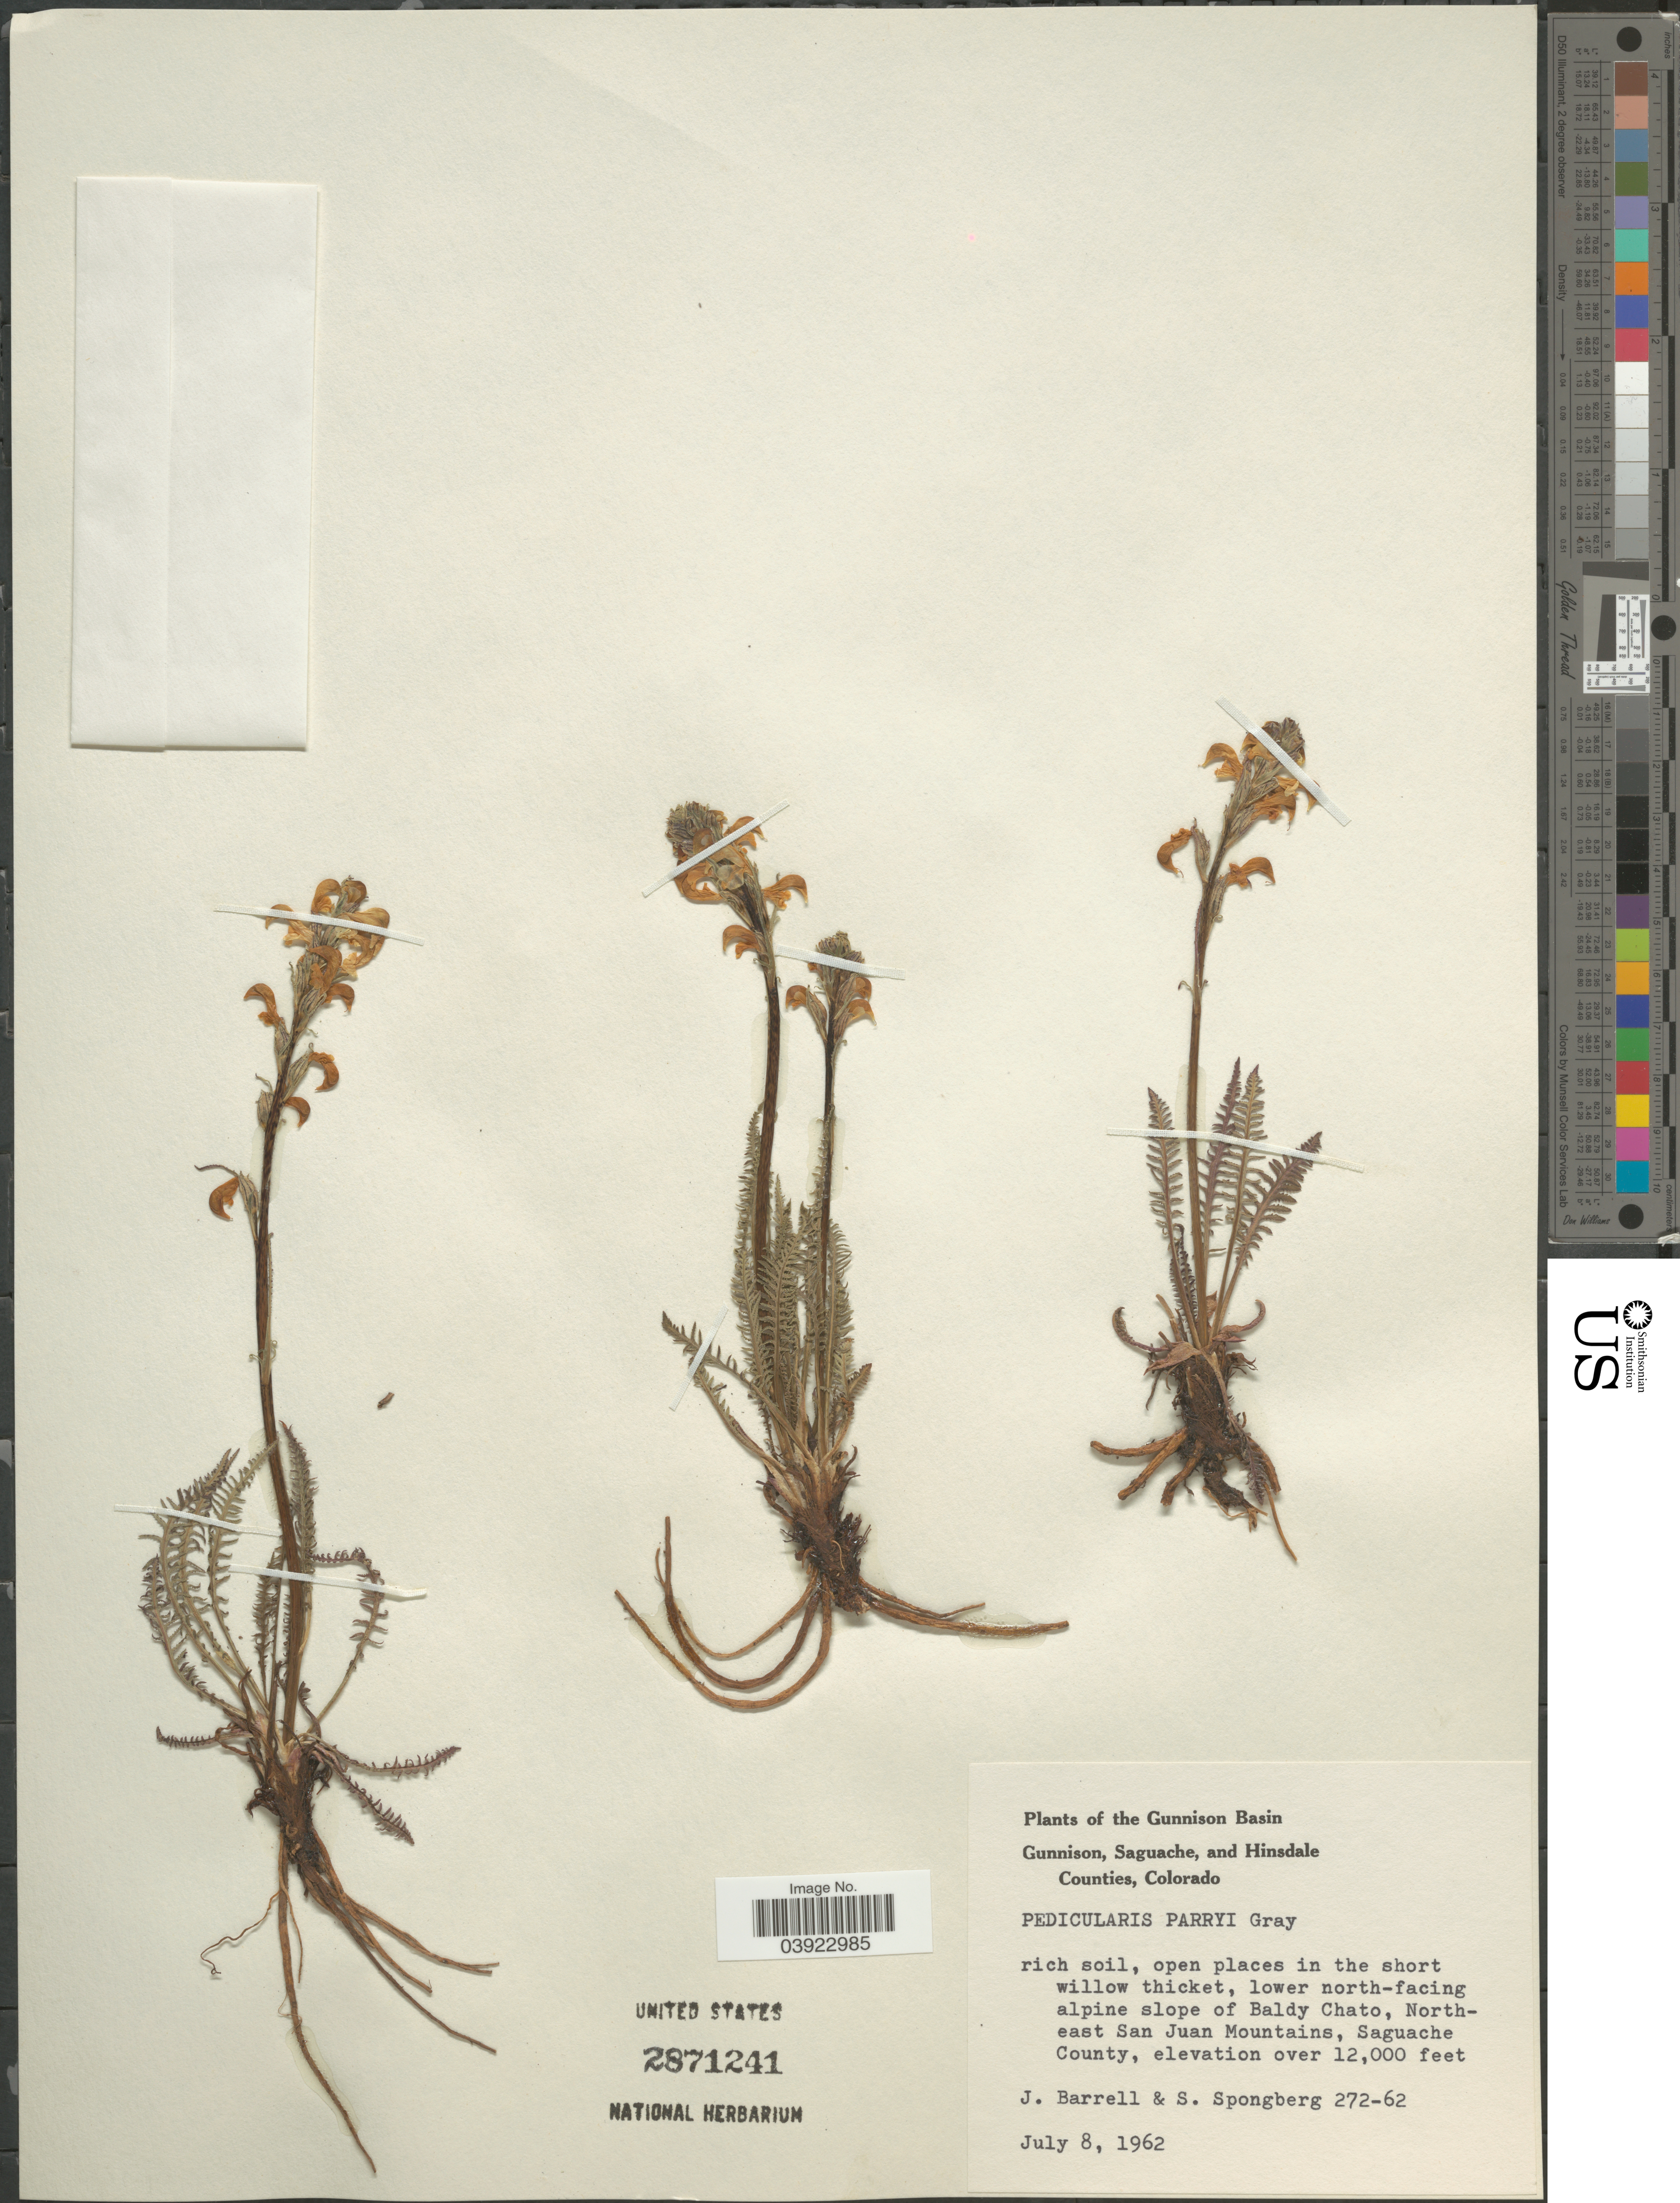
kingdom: Plantae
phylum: Tracheophyta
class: Magnoliopsida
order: Lamiales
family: Orobanchaceae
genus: Pedicularis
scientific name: Pedicularis parryi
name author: A. Gray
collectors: J. Barrell & S. A.Spongberg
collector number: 272-62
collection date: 1962-07-08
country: United States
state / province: Colorado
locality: The Gunnison Basin. Lower north-facing alpine slope of Baldy Chato, North-east San Juan Mountains, Saguache County.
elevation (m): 3658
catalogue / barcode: US 2871241